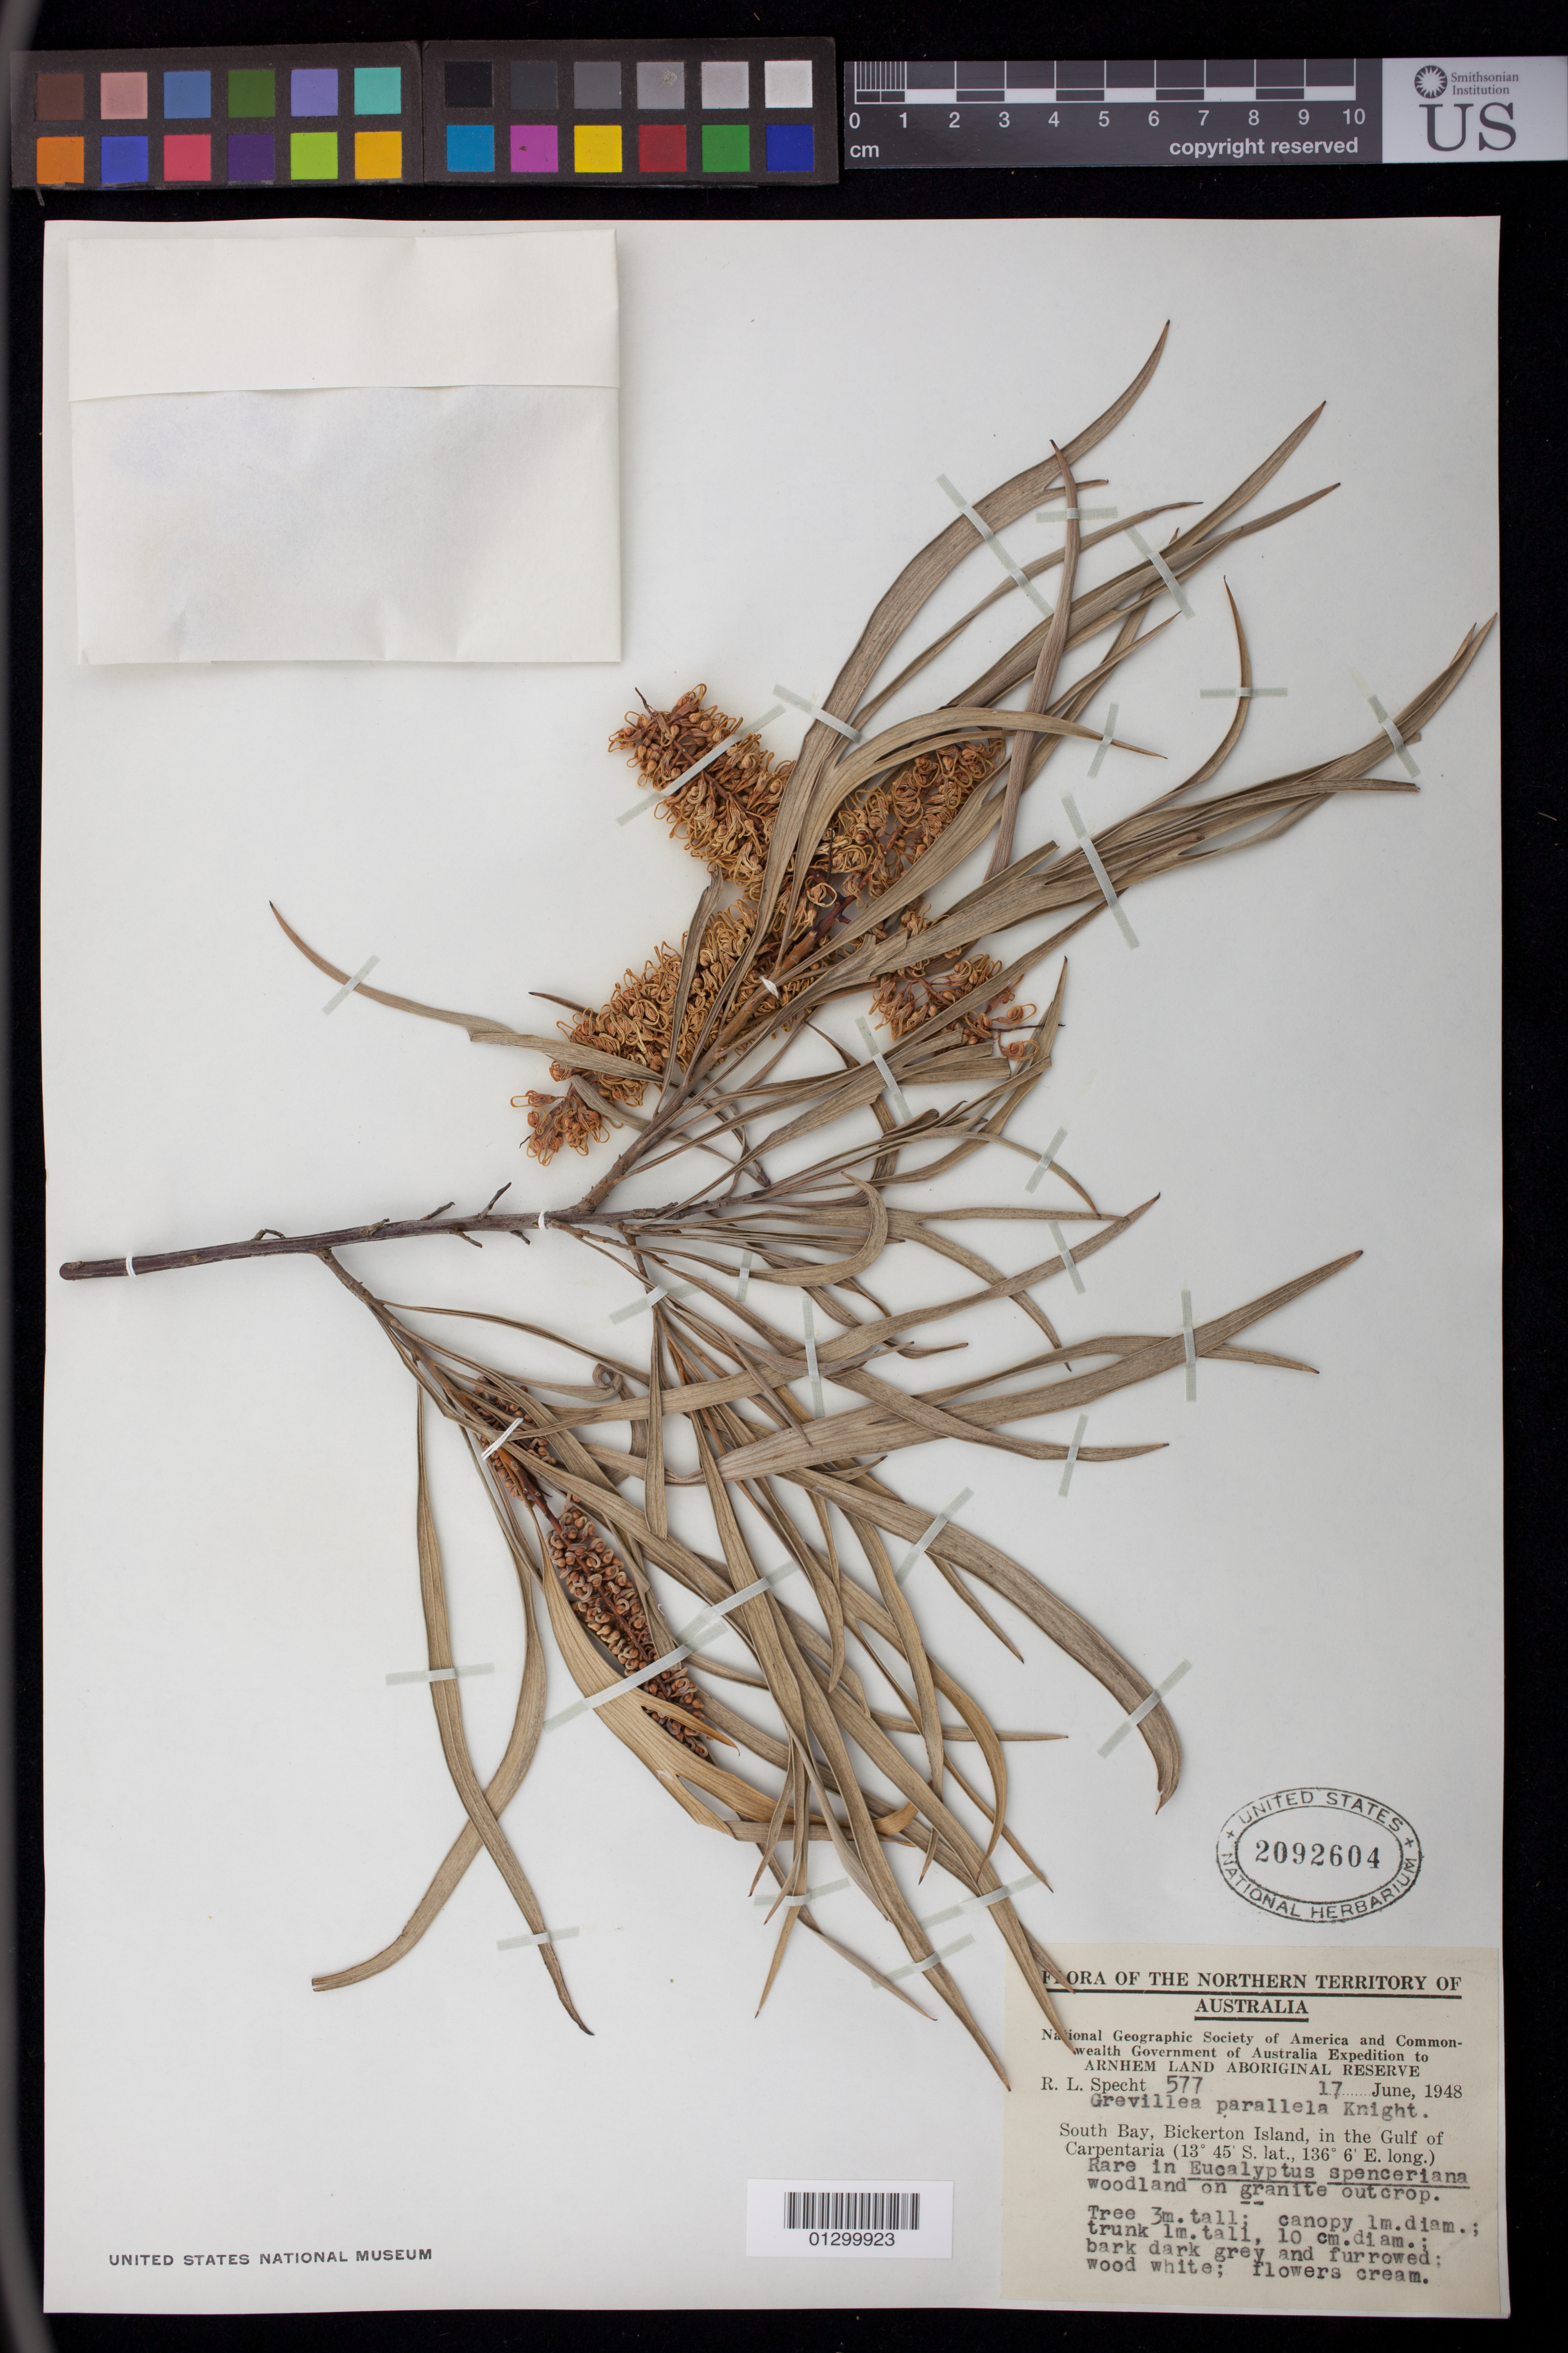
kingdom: Plantae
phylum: Tracheophyta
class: Magnoliopsida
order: Proteales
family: Proteaceae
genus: Grevillea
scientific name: Grevillea parallela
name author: Knight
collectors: R. L. Specht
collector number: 577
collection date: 1948-06-17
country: Australia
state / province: Northern Territory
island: Bickerton Island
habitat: Rare in Eucalyptus spenceriana woodland on granite outcrop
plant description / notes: Tree 3 m. tall; canopy 1 m. diam.; trunk 1 m. tall, 10 cm. diam.; bark dark grey and furrowed; wood white; flowers cream.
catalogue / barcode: US 2092604